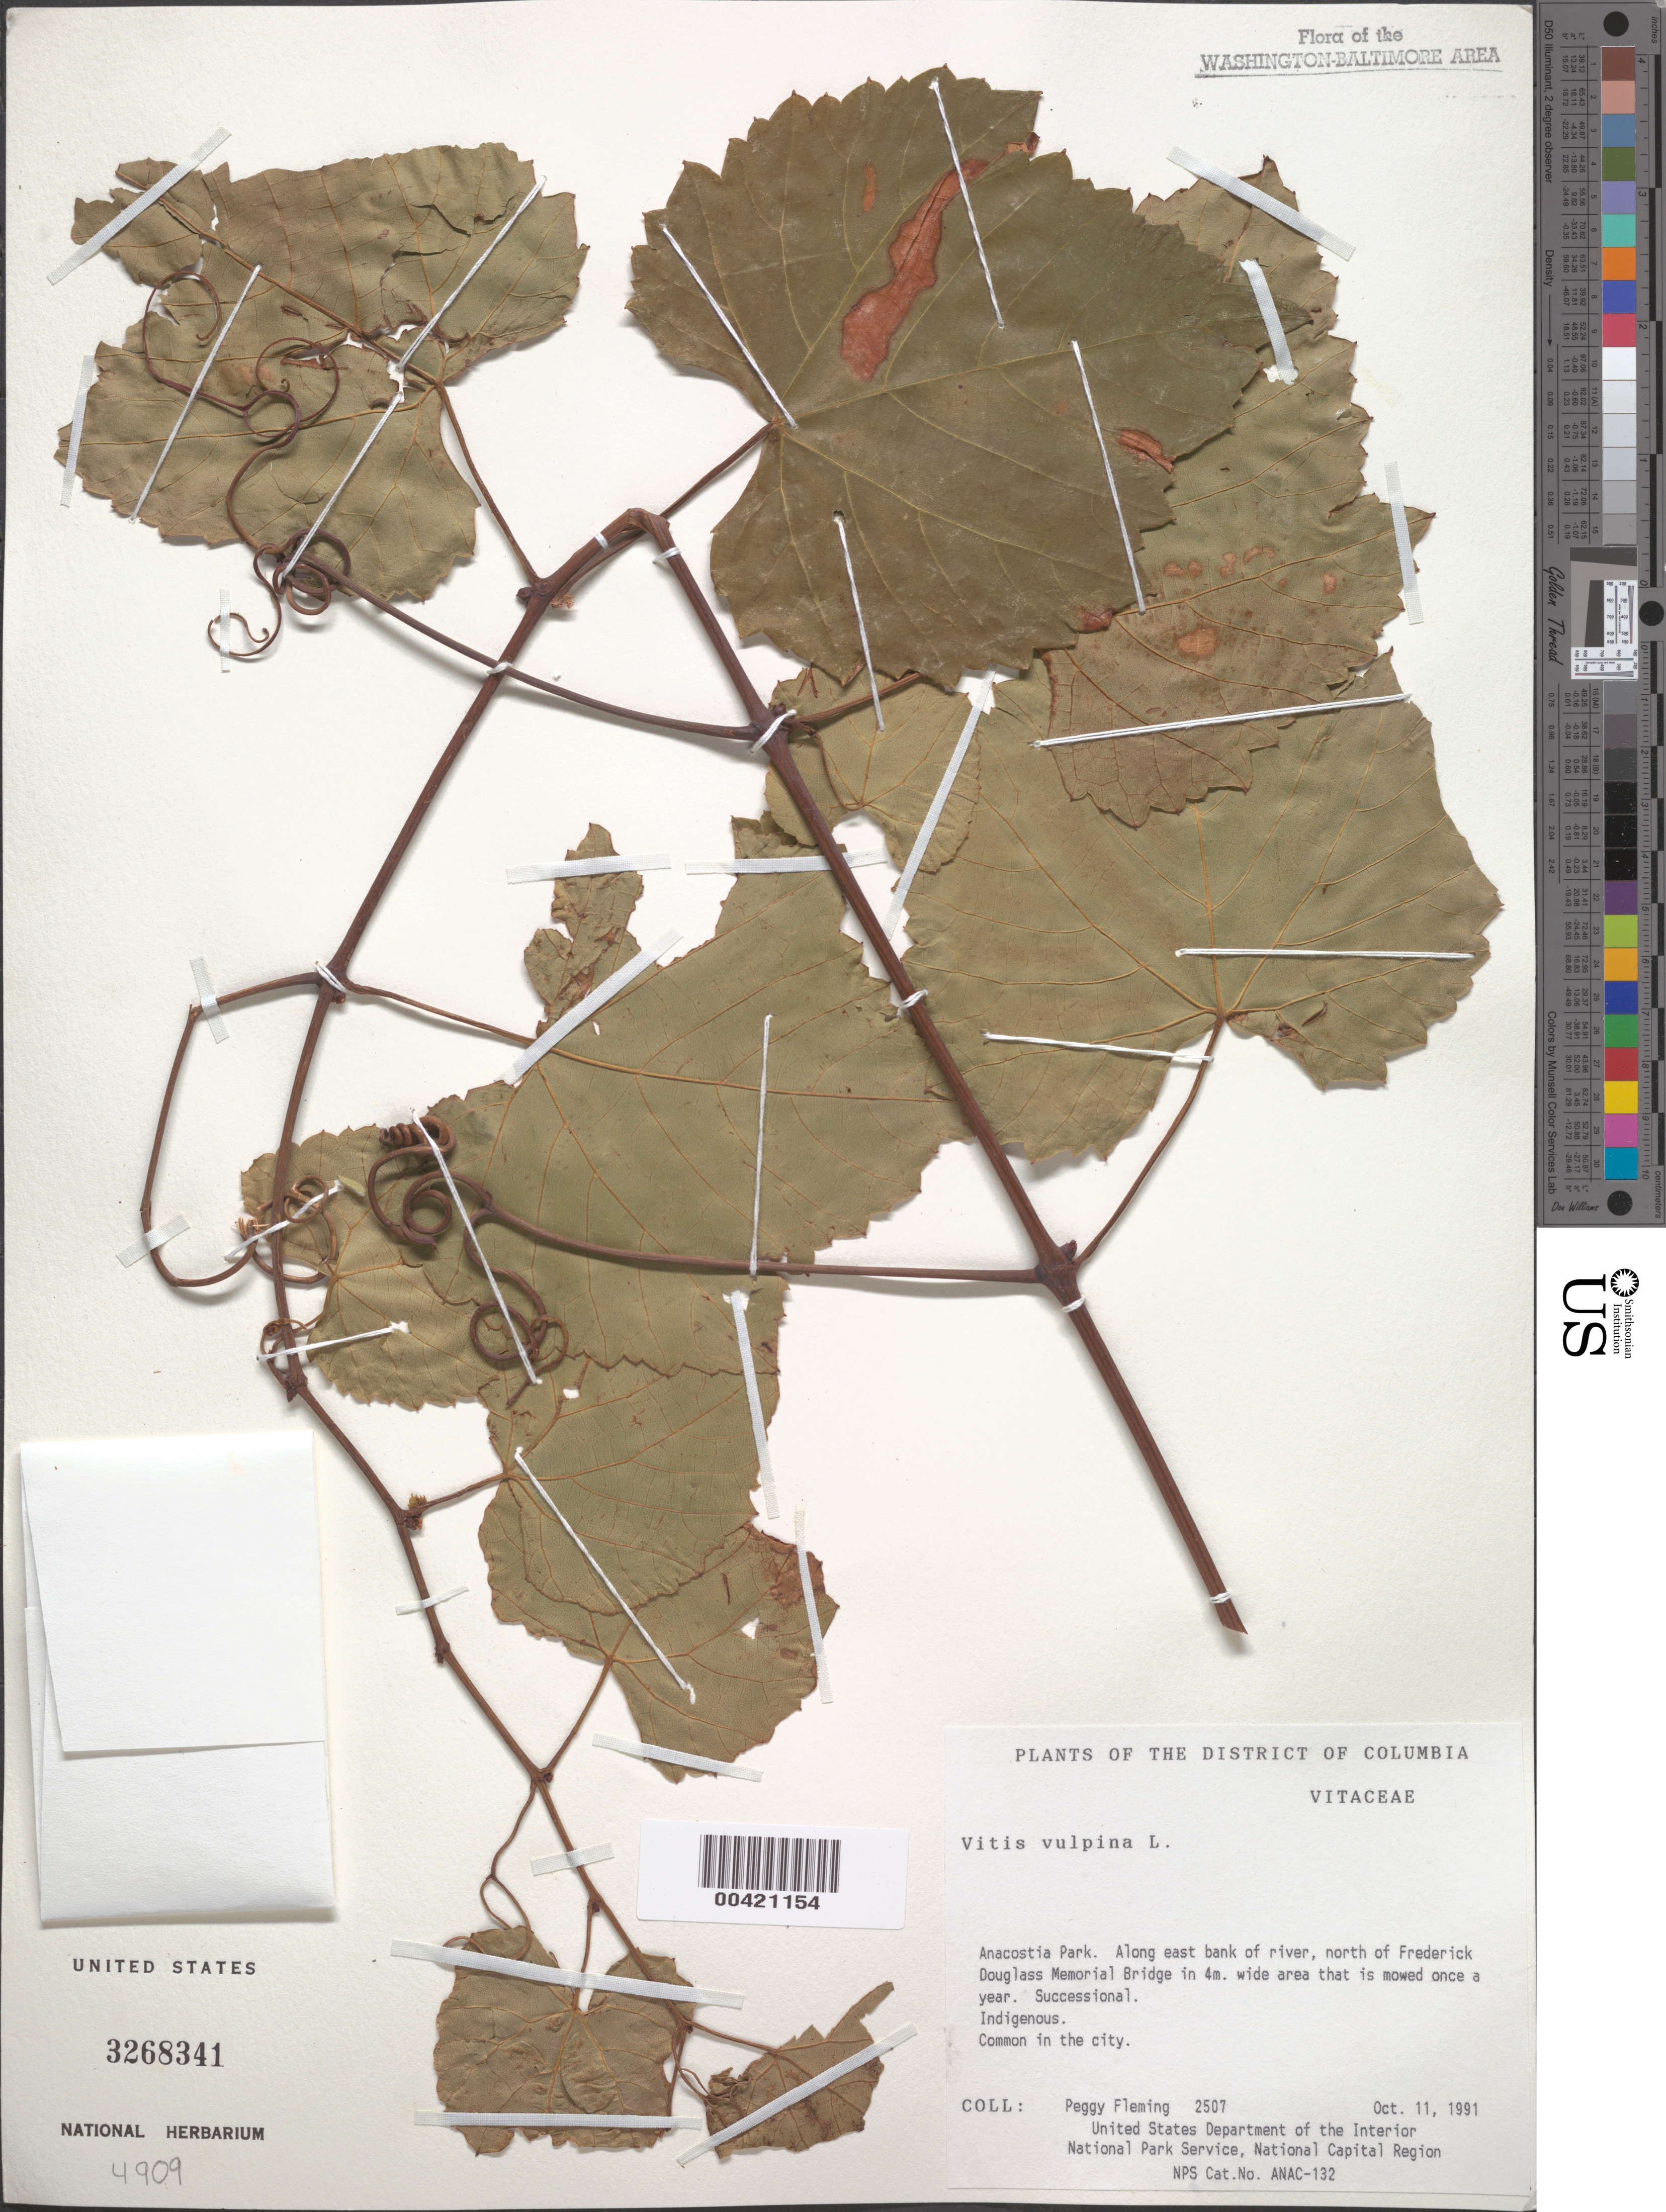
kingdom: Plantae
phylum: Tracheophyta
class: Magnoliopsida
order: Vitales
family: Vitaceae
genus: Vitis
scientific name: Vitis vulpina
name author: L.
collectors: P. Fleming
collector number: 2507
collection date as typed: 11 Oct 1991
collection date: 1991-10-11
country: United States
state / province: District of Columbia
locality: Anacostia Park, E bank of River, N of Frederick Douglass Memorial Bridge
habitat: Sucessional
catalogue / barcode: US 3268341